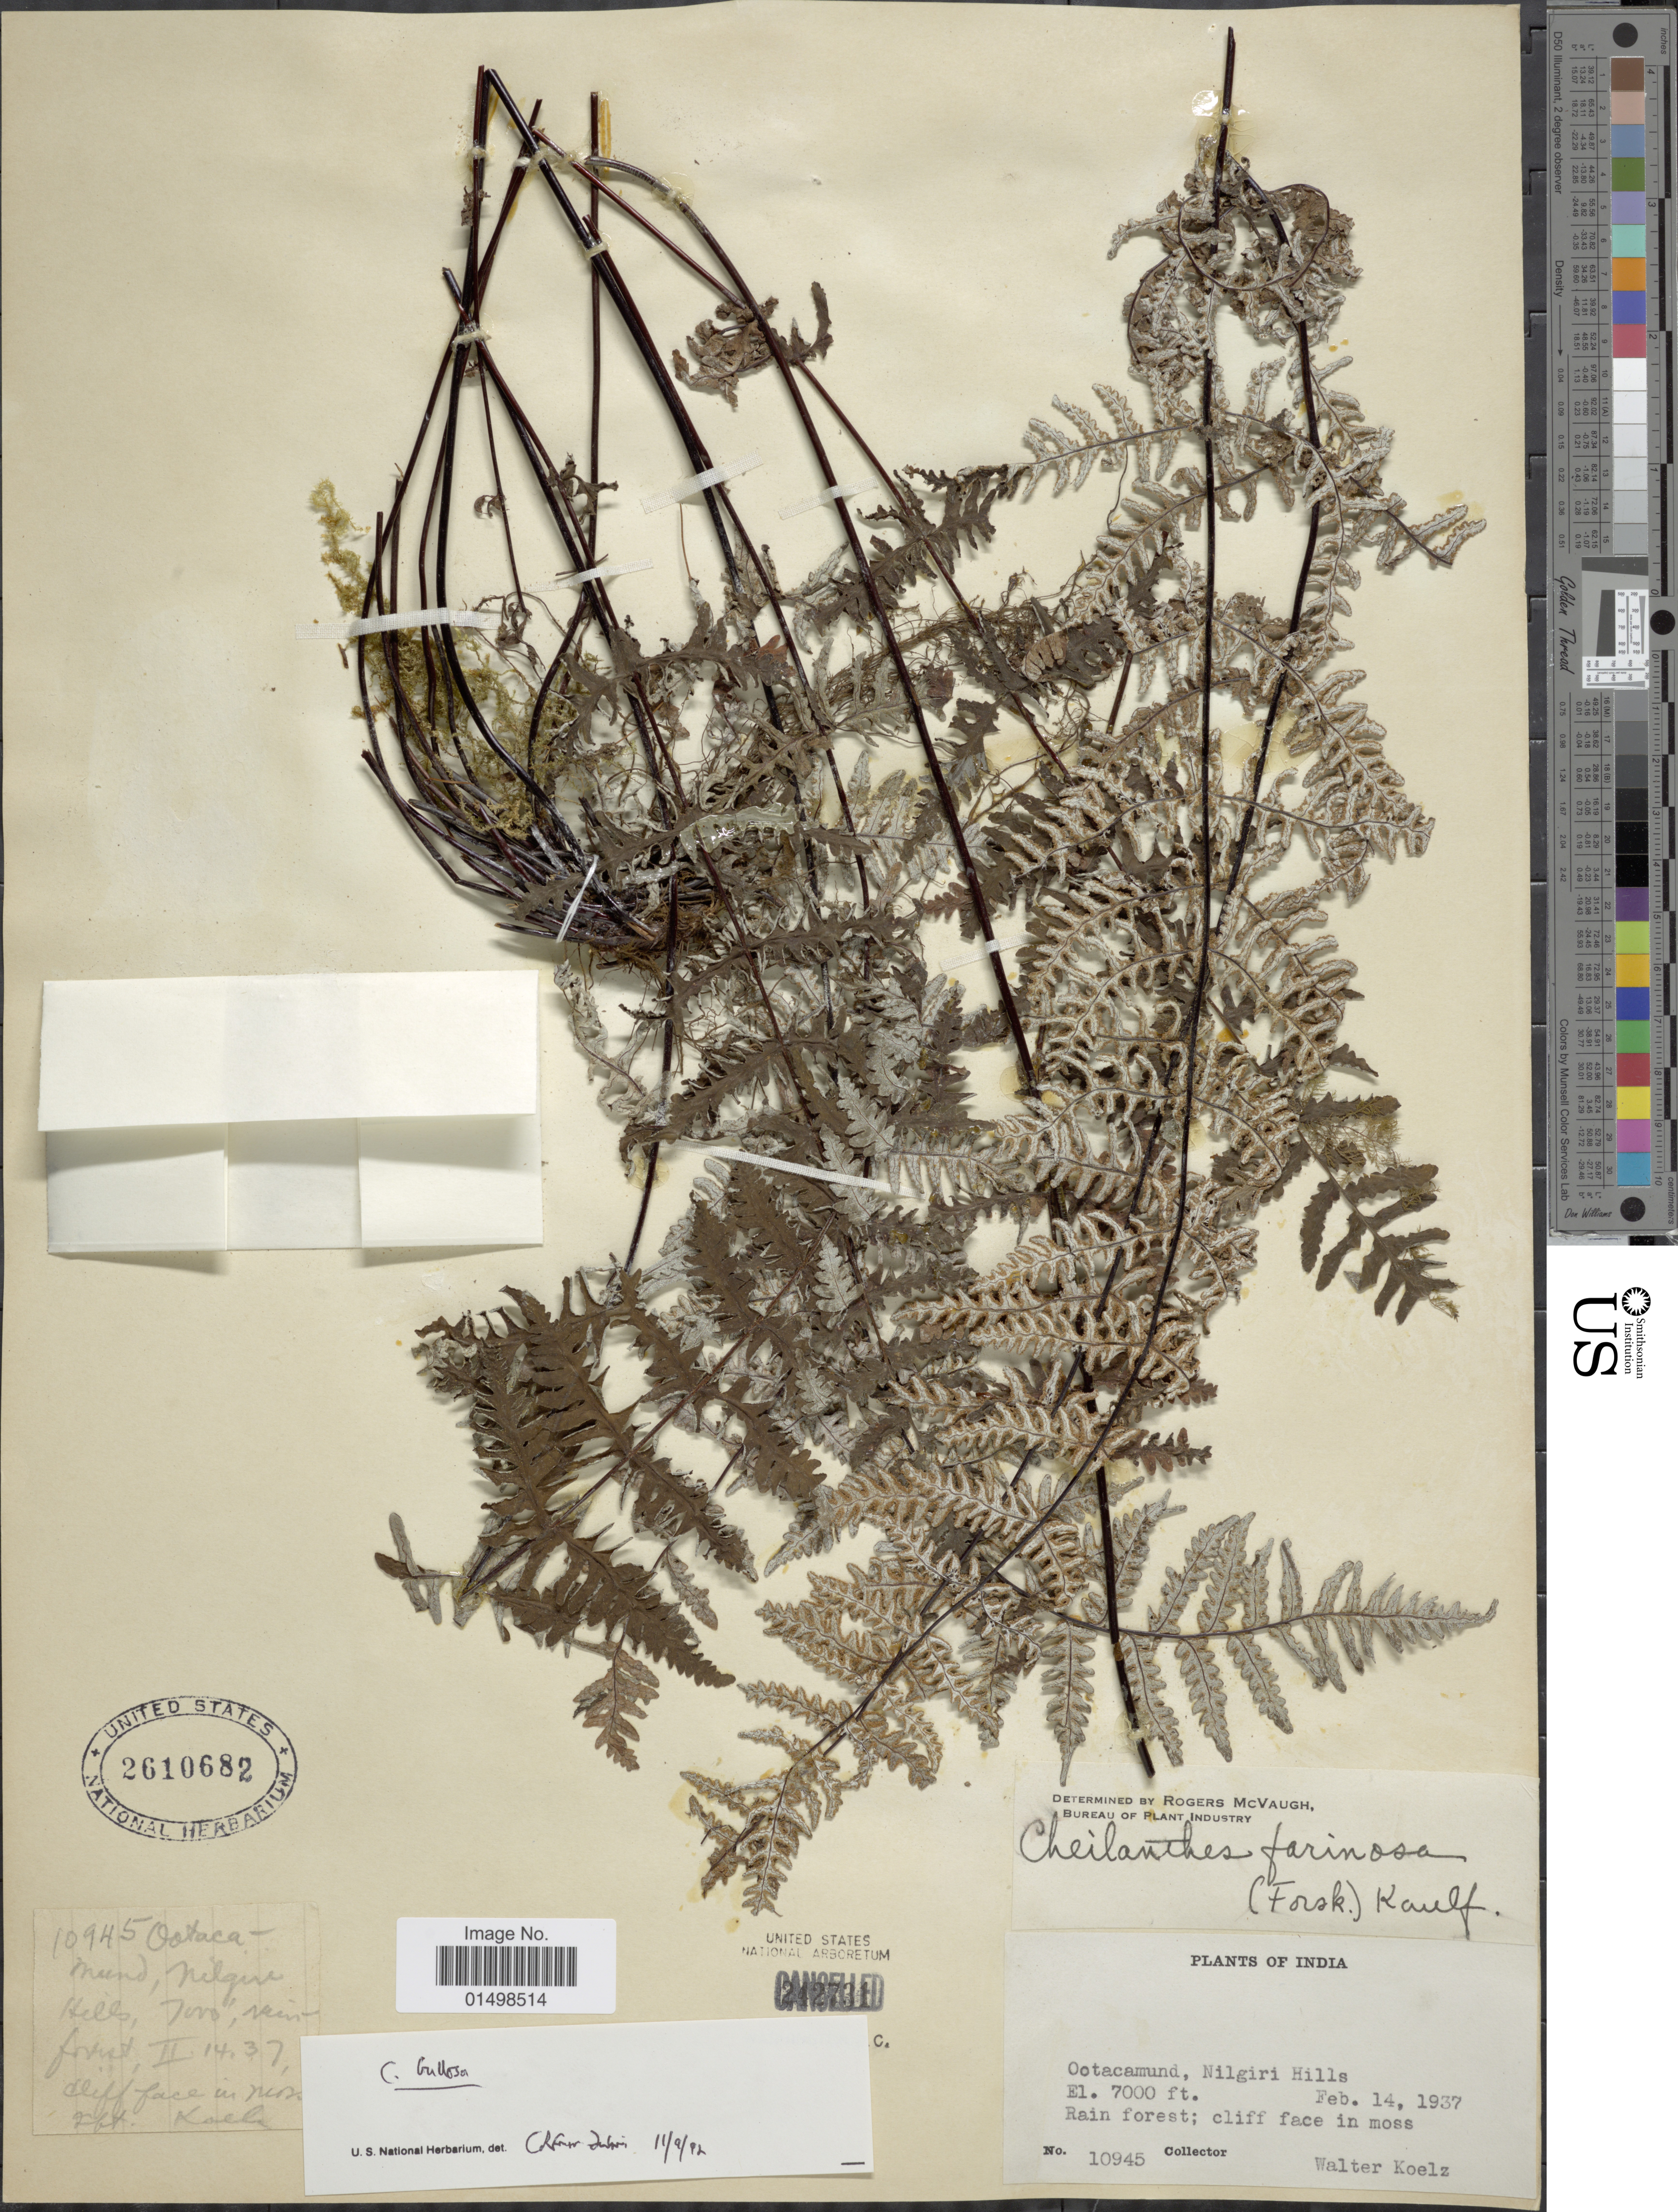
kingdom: Plantae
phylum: Tracheophyta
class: Polypodiopsida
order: Polypodiales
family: Pteridaceae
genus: Aleuritopteris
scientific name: Aleuritopteris farinosa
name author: (Forssk.) Fée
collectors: W. N. Koelz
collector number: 10945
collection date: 1937-02-14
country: India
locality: Plants of India, Ootacamund, Nilgiri Hills. Rain forest; cliff face in moss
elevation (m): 2134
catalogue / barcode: US 2610682